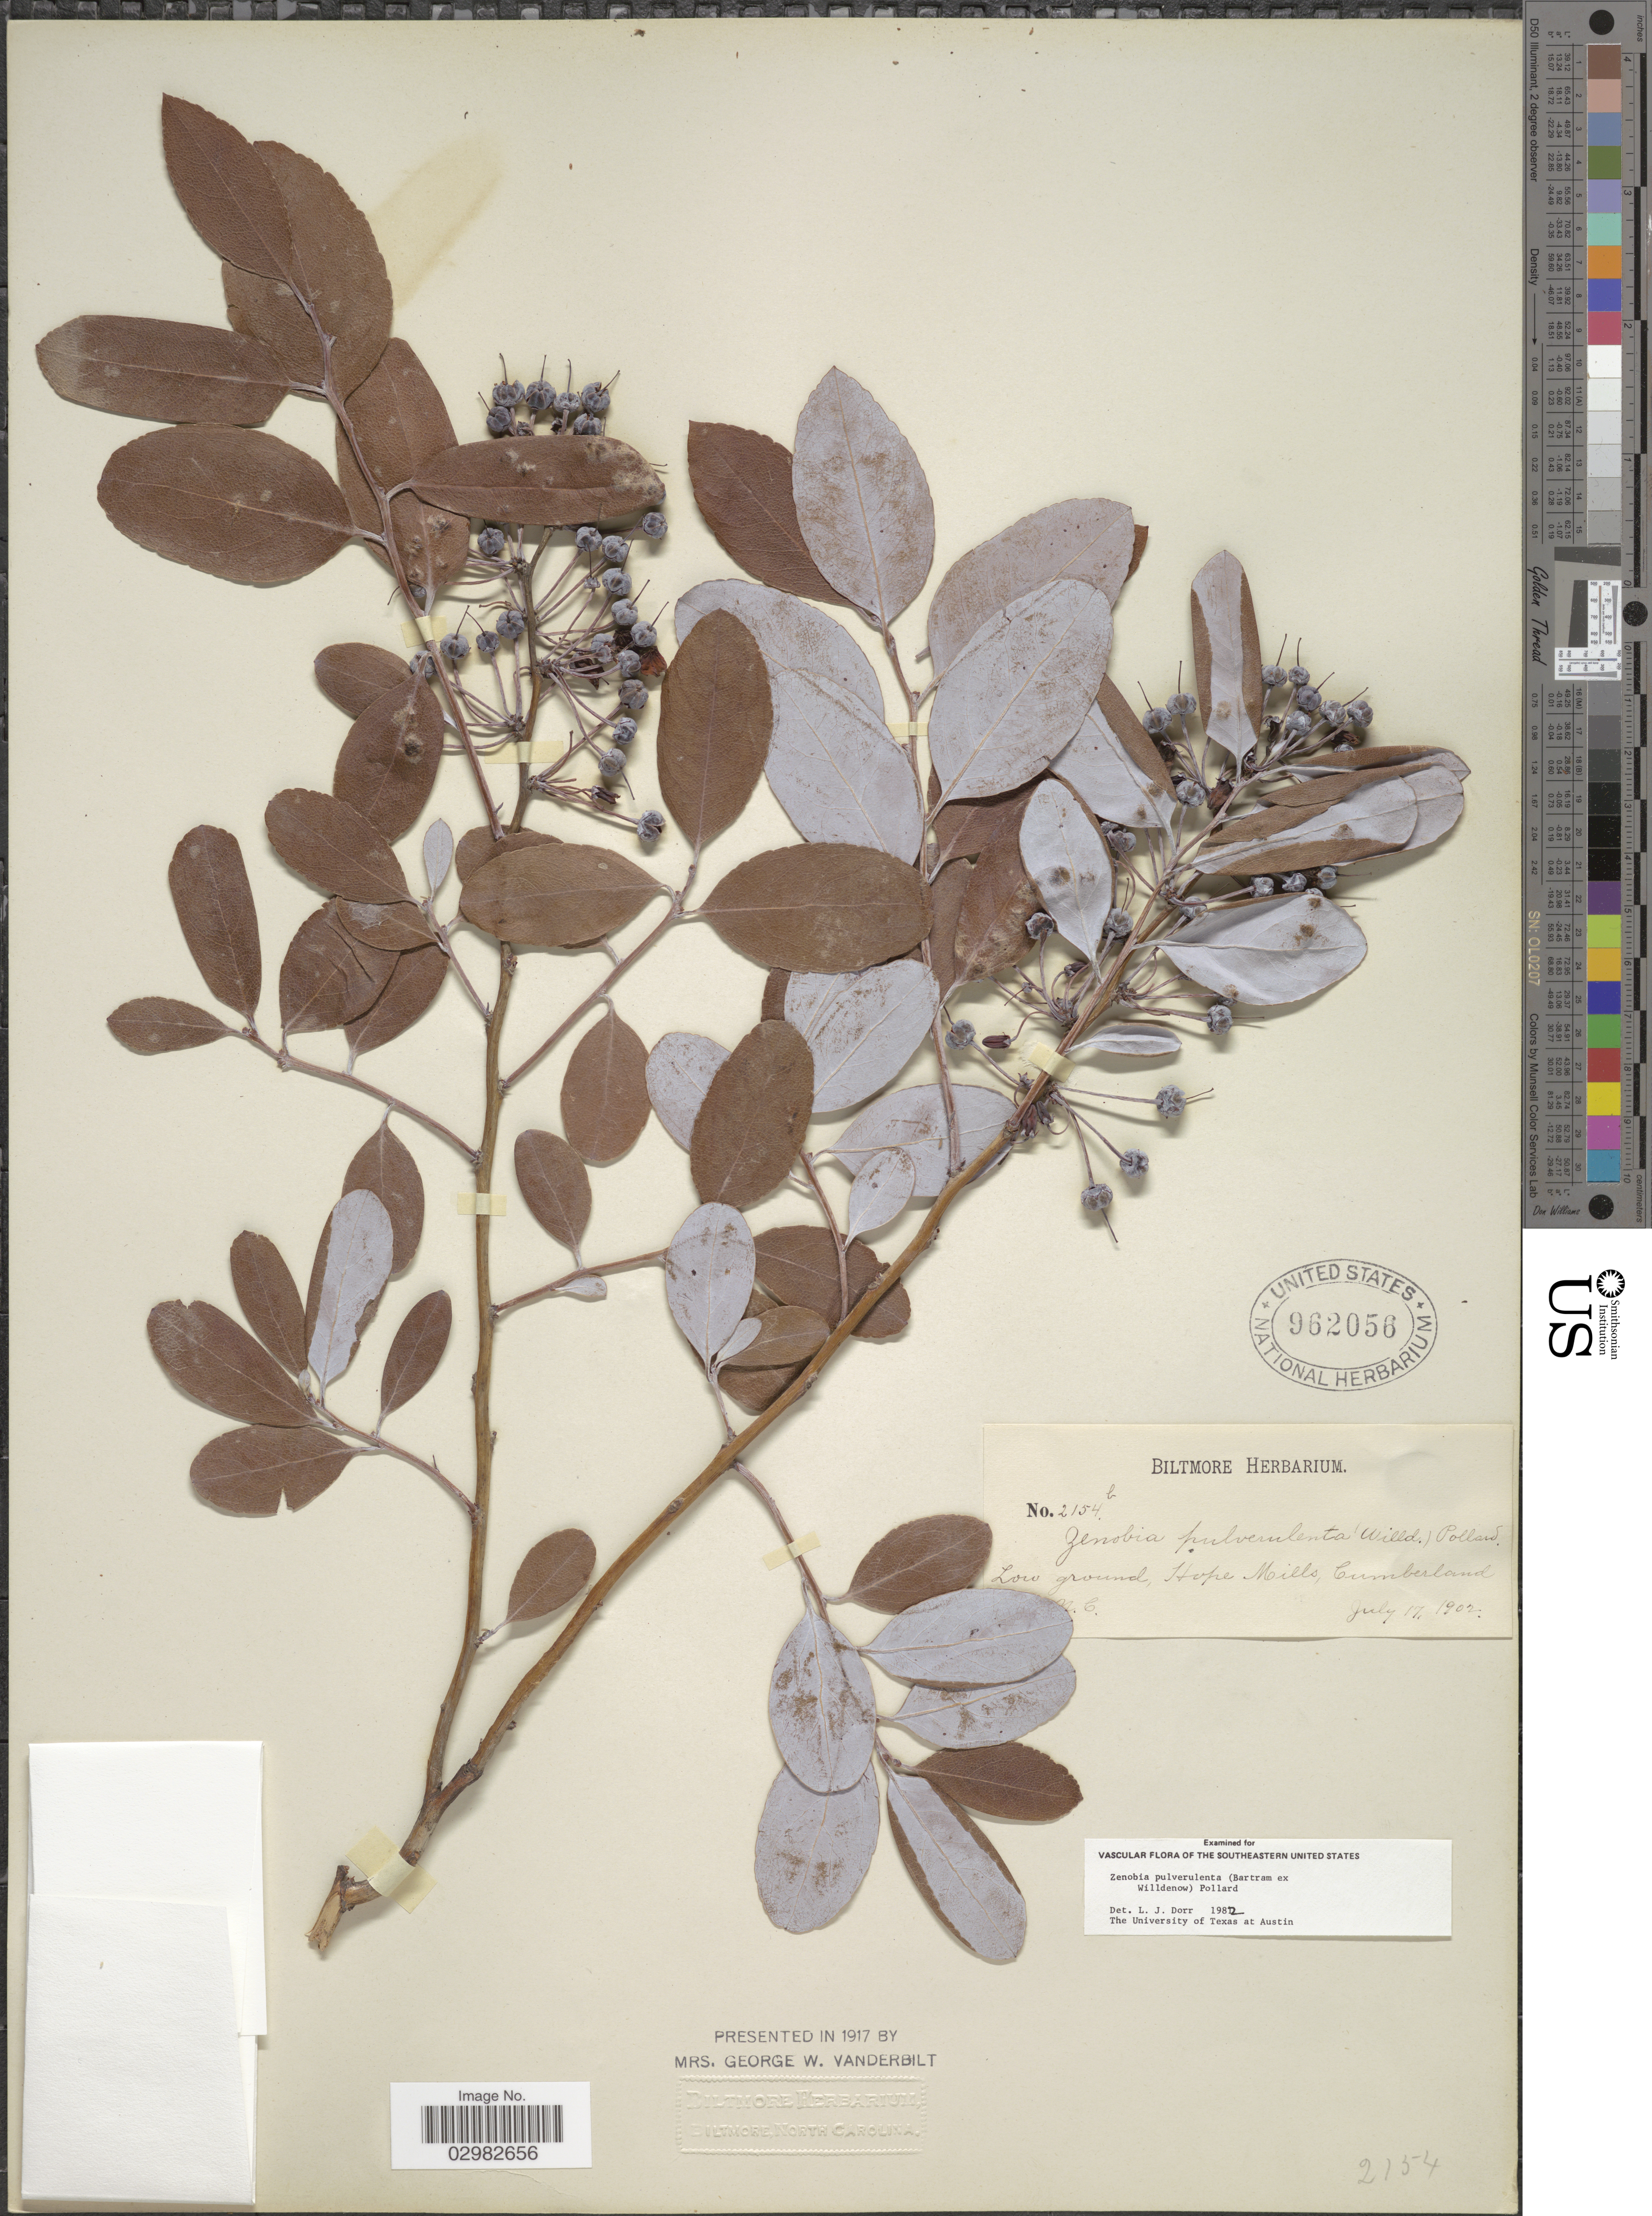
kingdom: Plantae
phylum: Tracheophyta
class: Magnoliopsida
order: Ericales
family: Ericaceae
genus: Zenobia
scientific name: Zenobia pulverulenta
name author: (W. Bartram ex Willd.) Pollard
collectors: ex herb. Biltmore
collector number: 2154b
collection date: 1902-07-17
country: United States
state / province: North Carolina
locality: Low ground, Hope Mills, Cumberland.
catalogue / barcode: US 962056